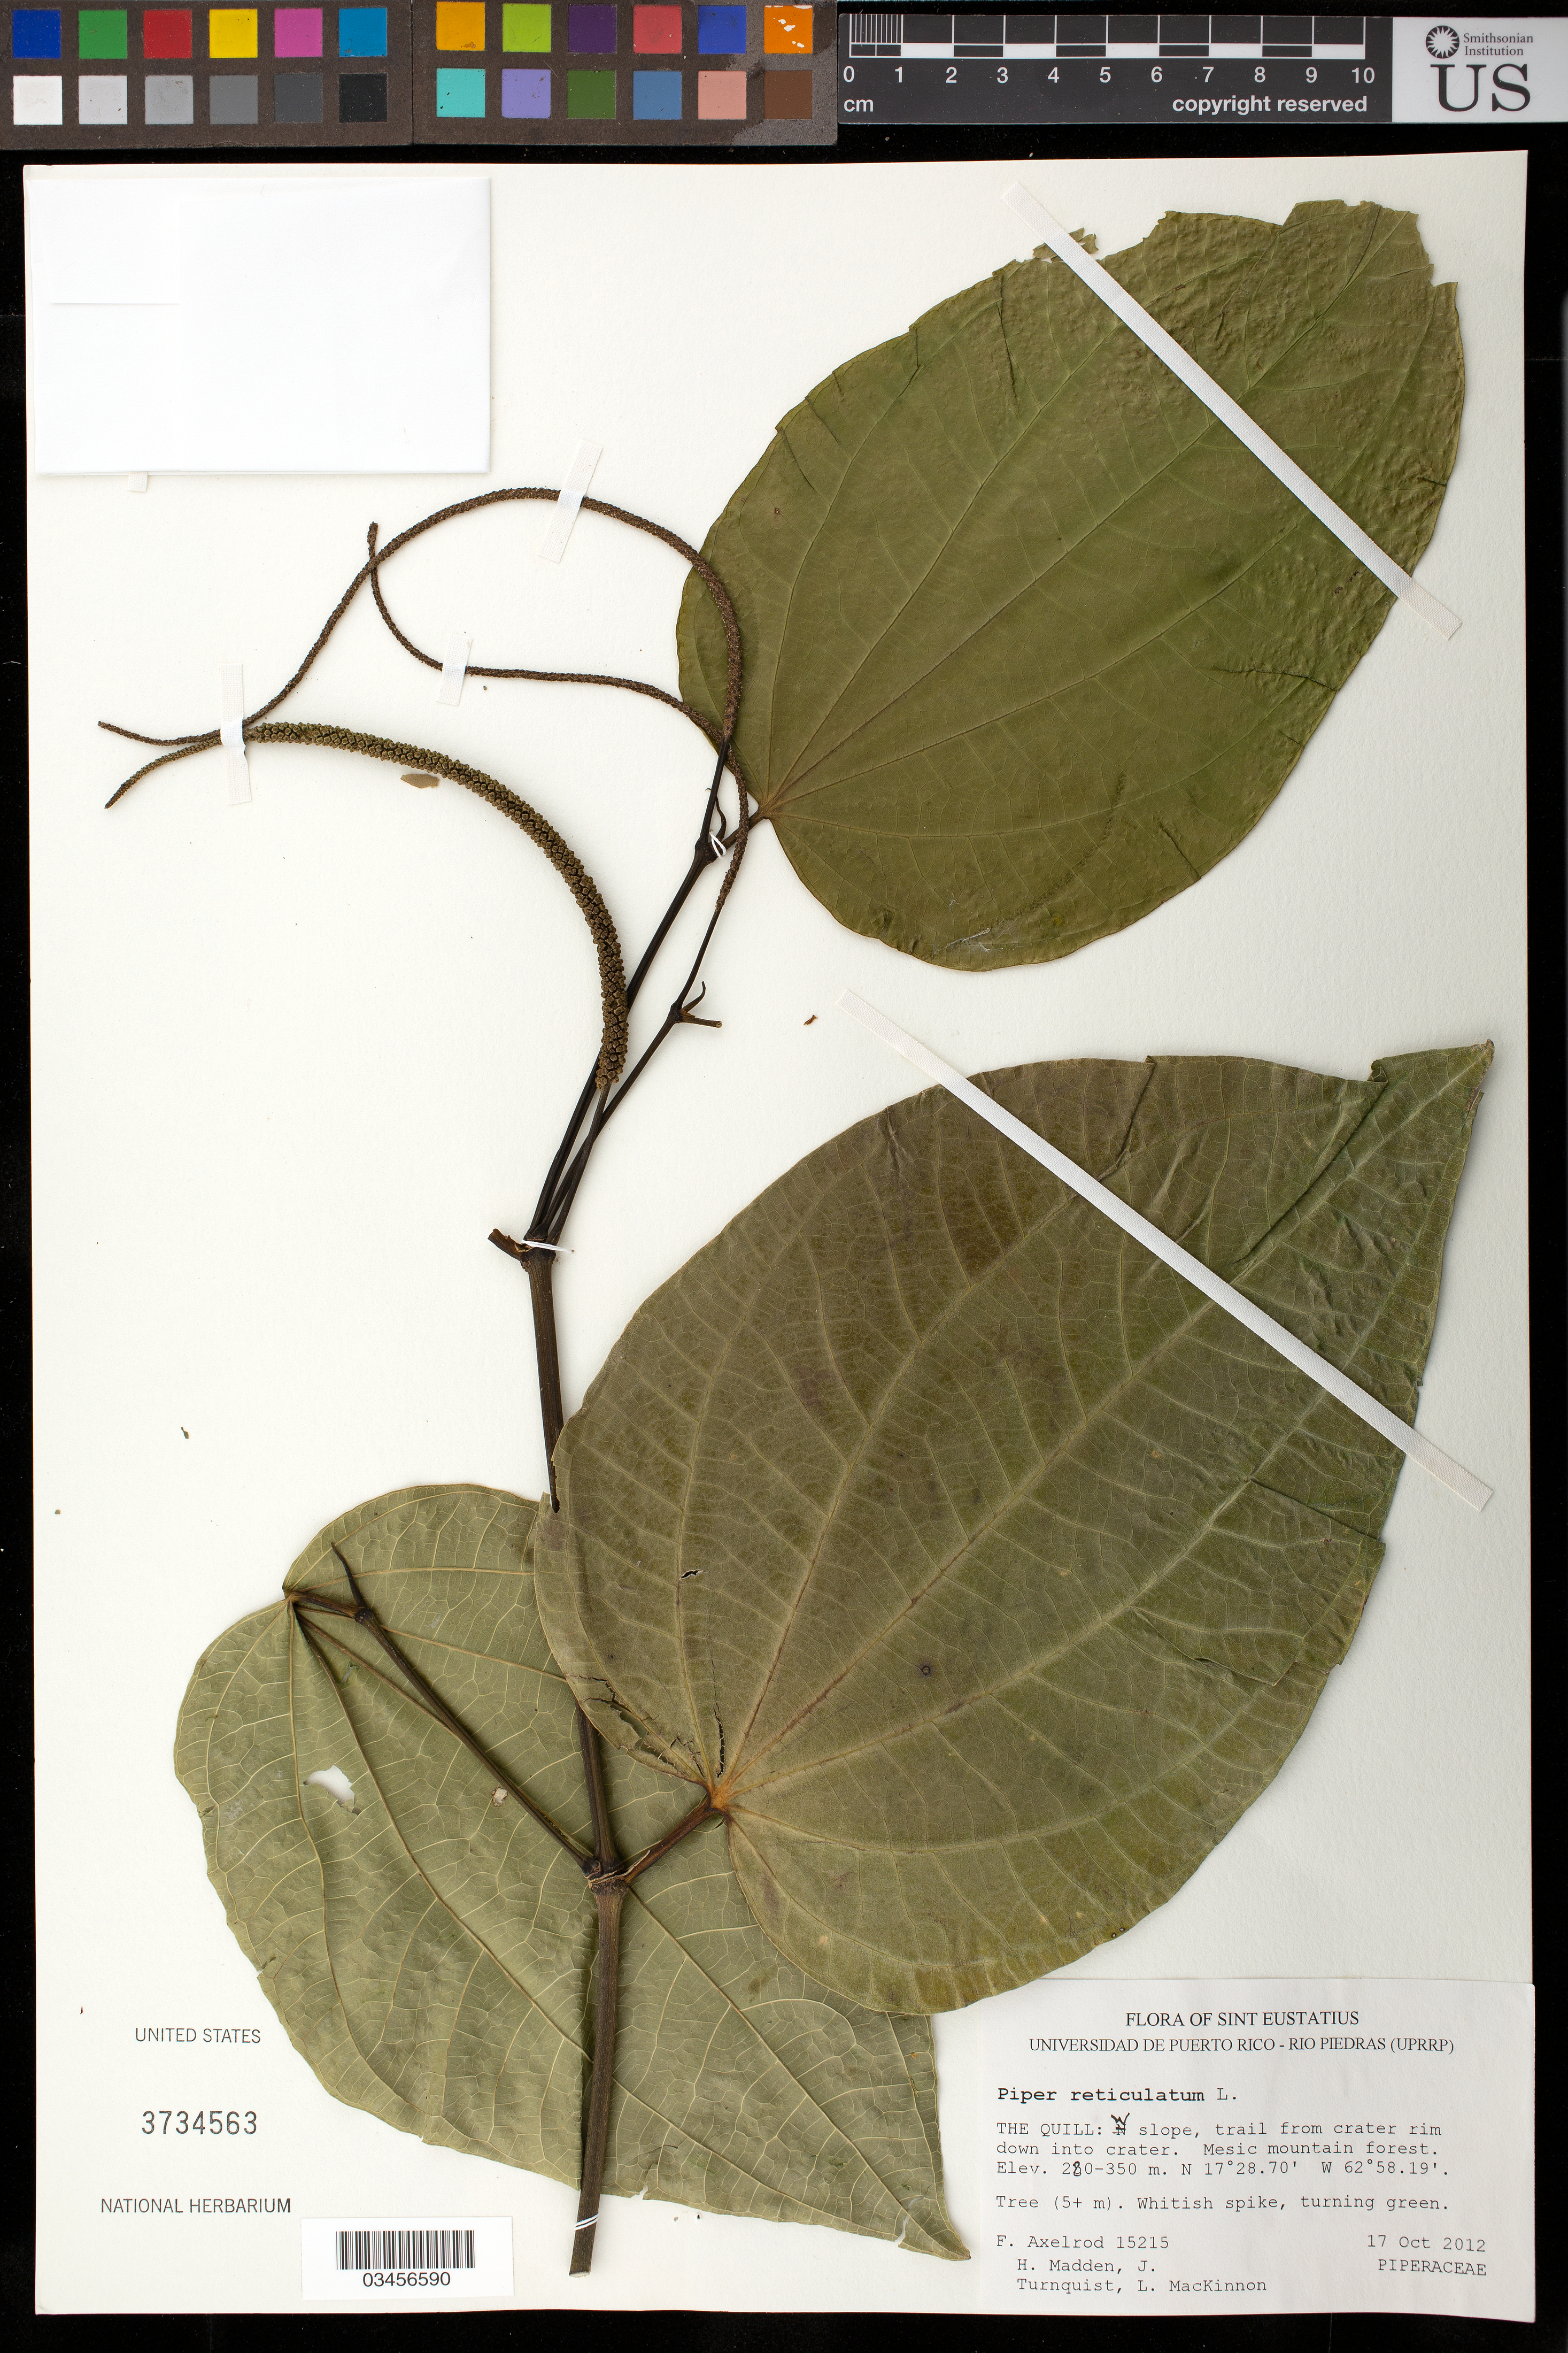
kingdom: Plantae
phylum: Tracheophyta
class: Magnoliopsida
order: Piperales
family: Piperaceae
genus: Piper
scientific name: Piper reticulatum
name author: L.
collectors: F. S. Axelrod, H. Madden, J. Turnquist & L. MacKinnon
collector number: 15215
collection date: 2012-10-17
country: Netherlands Antilles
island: Sint Eustatius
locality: The Quill: W slope, trail from crater rim down into crater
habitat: Mesic mountain forest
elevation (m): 280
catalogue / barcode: US 3734563